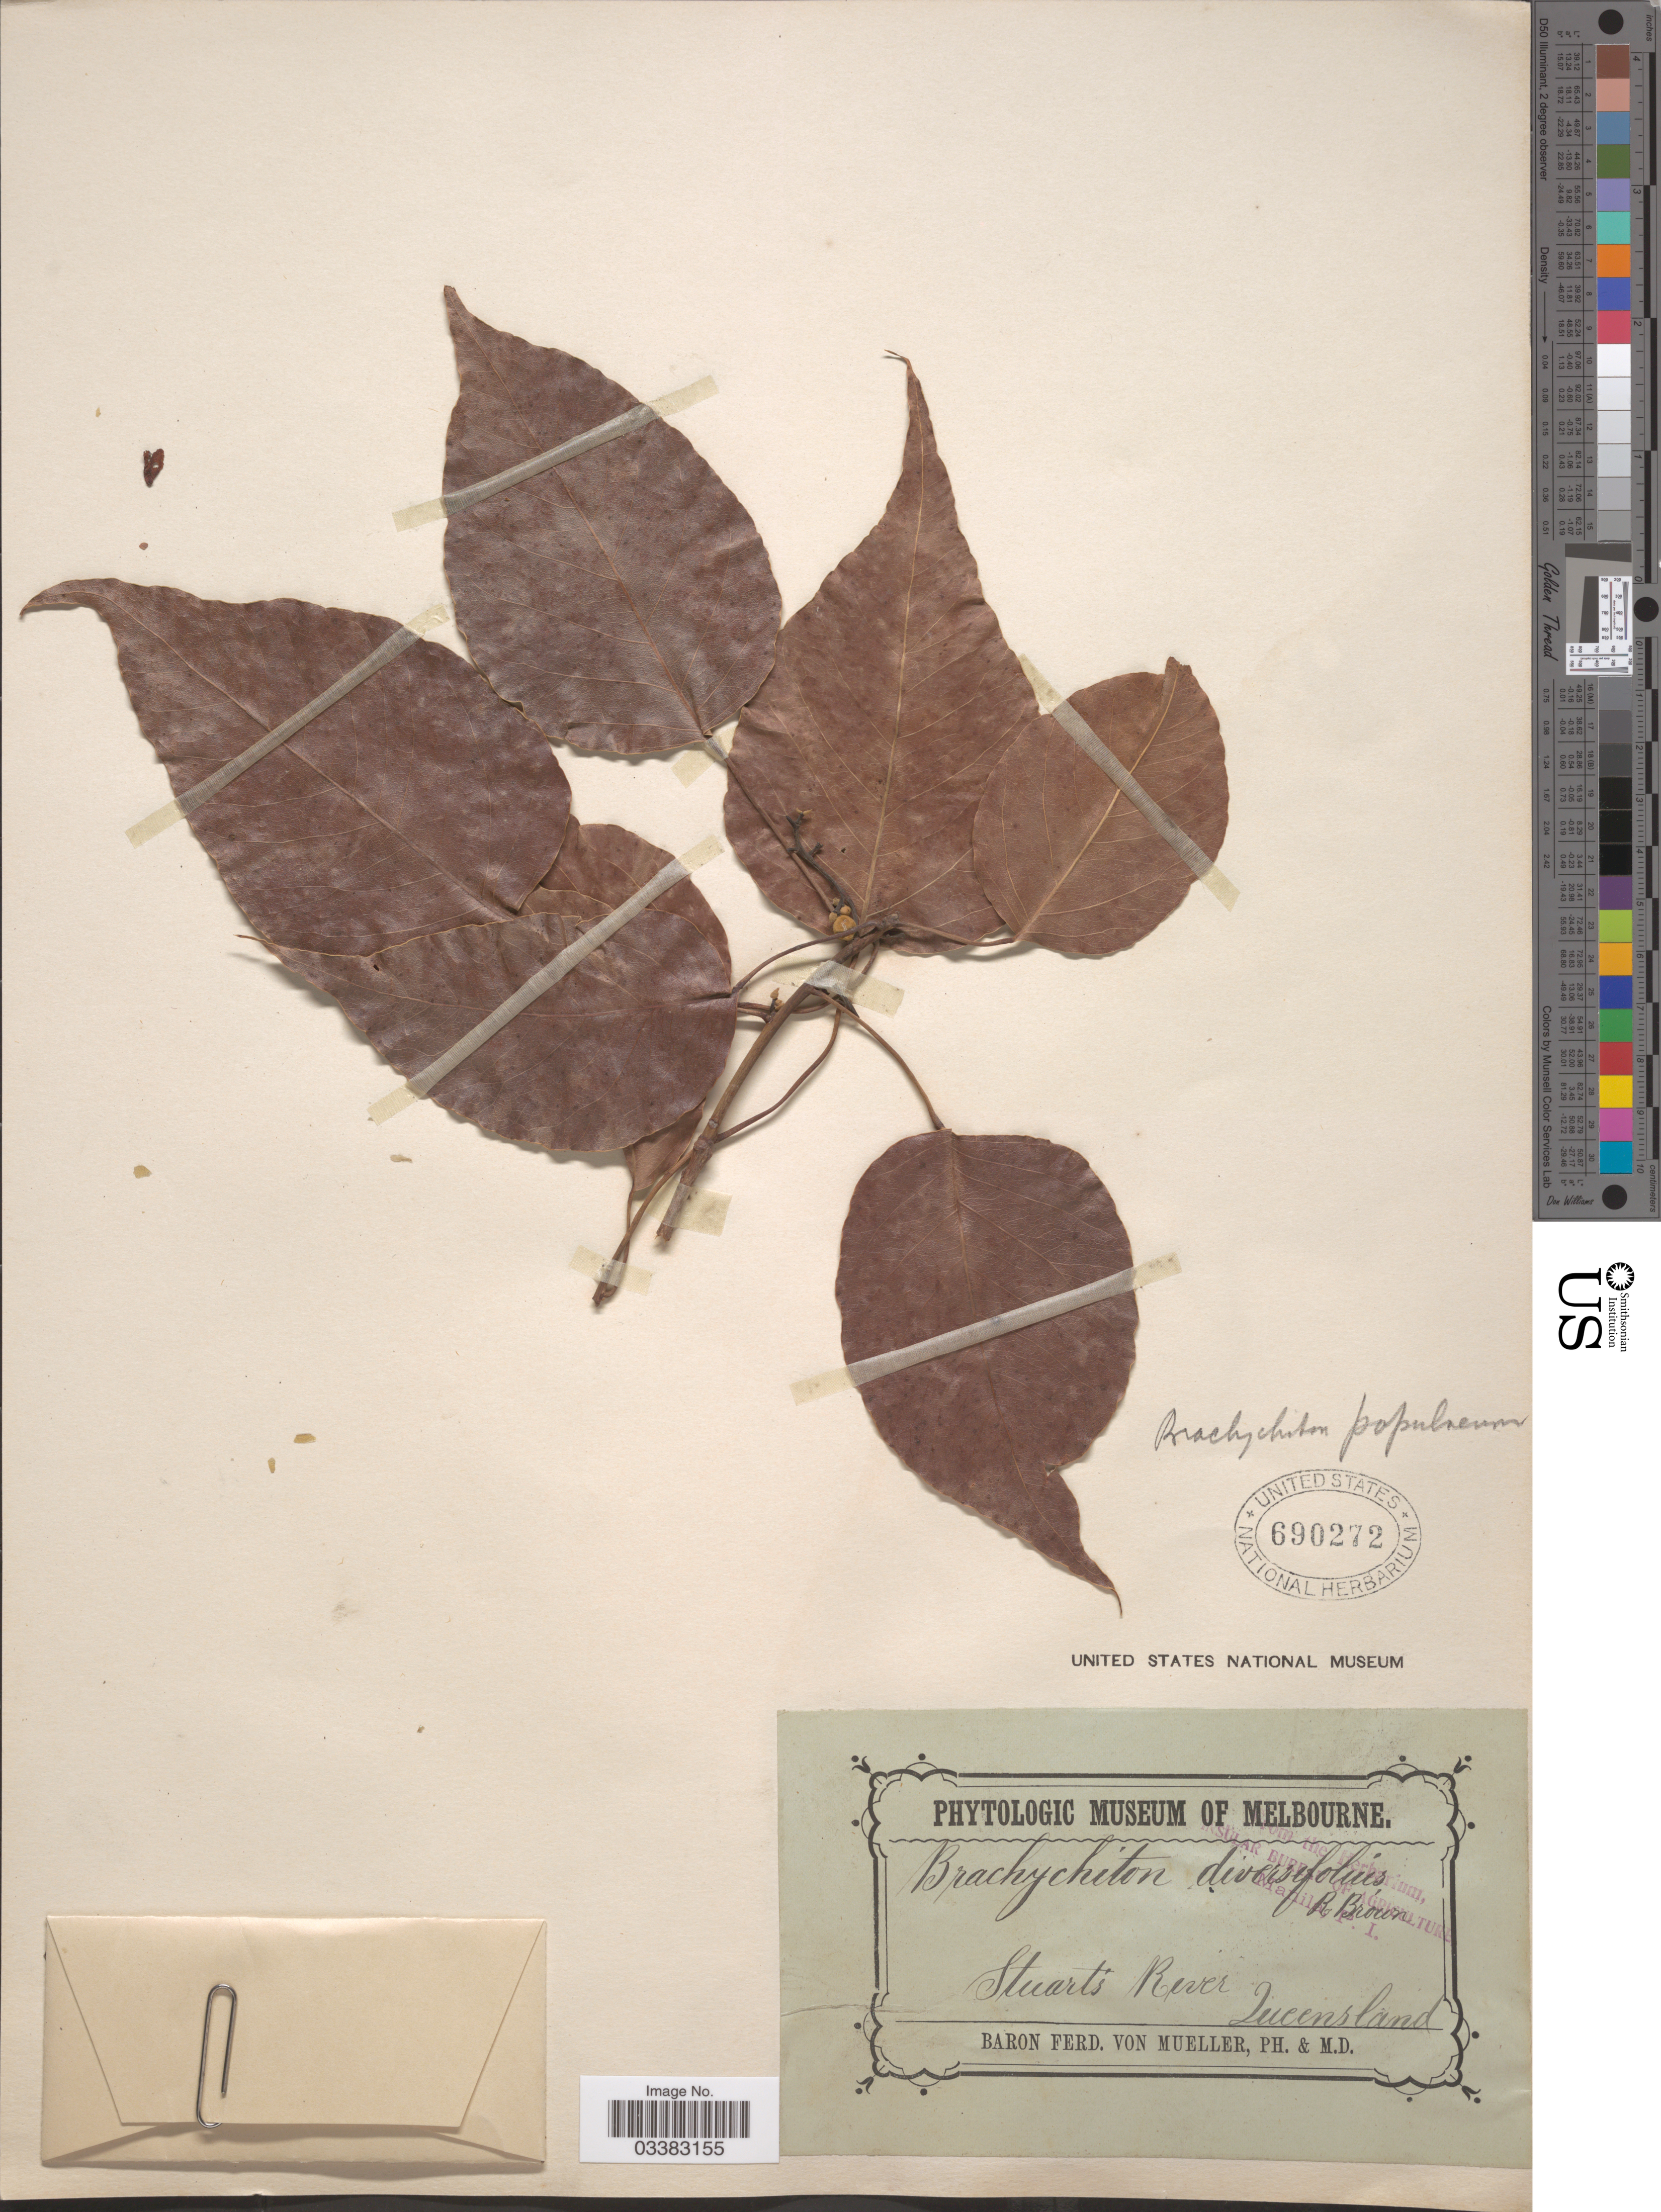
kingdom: Plantae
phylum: Tracheophyta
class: Magnoliopsida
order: Malvales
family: Malvaceae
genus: Brachychiton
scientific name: Brachychiton populneus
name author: (Schott & Endl.) R. Br.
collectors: F. Mueller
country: Australia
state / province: Queensland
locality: Stuarts River.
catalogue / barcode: US 690272